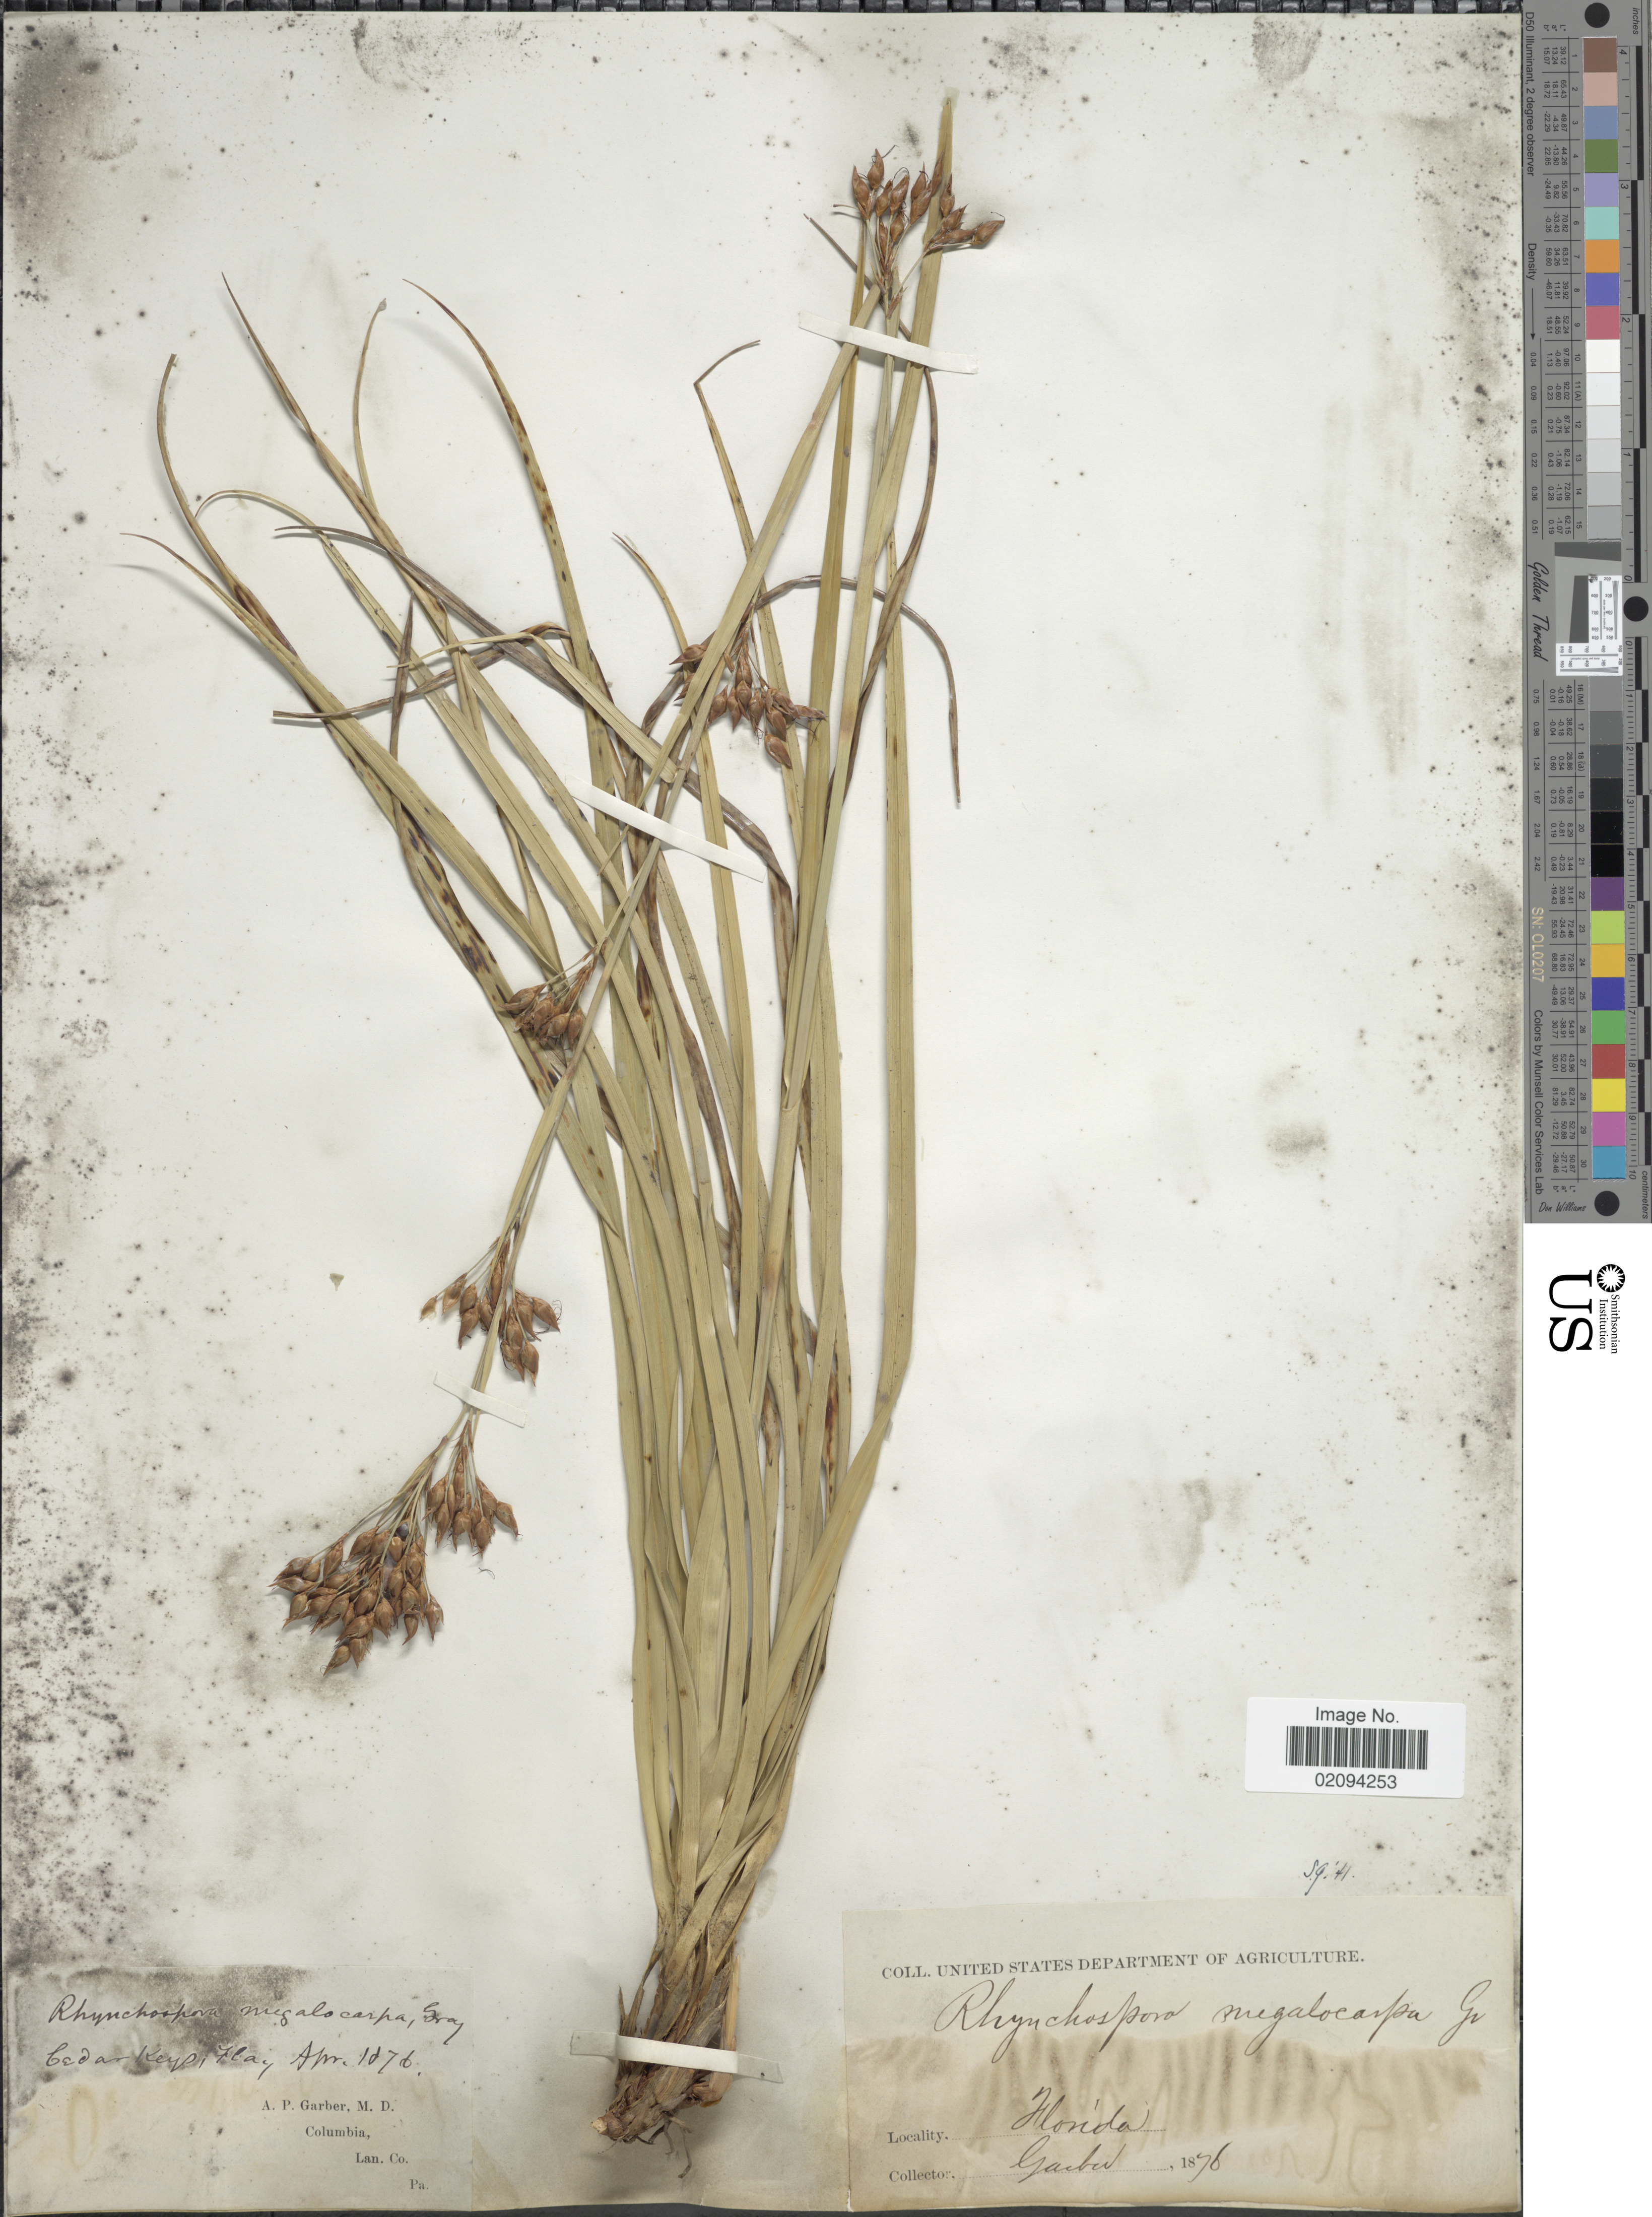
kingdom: Plantae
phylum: Tracheophyta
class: Liliopsida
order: Poales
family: Cyperaceae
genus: Rhynchospora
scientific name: Rhynchospora megalocarpa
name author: A. Gray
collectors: A. P. Garber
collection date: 1876-04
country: United States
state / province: Florida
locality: Cedar keys